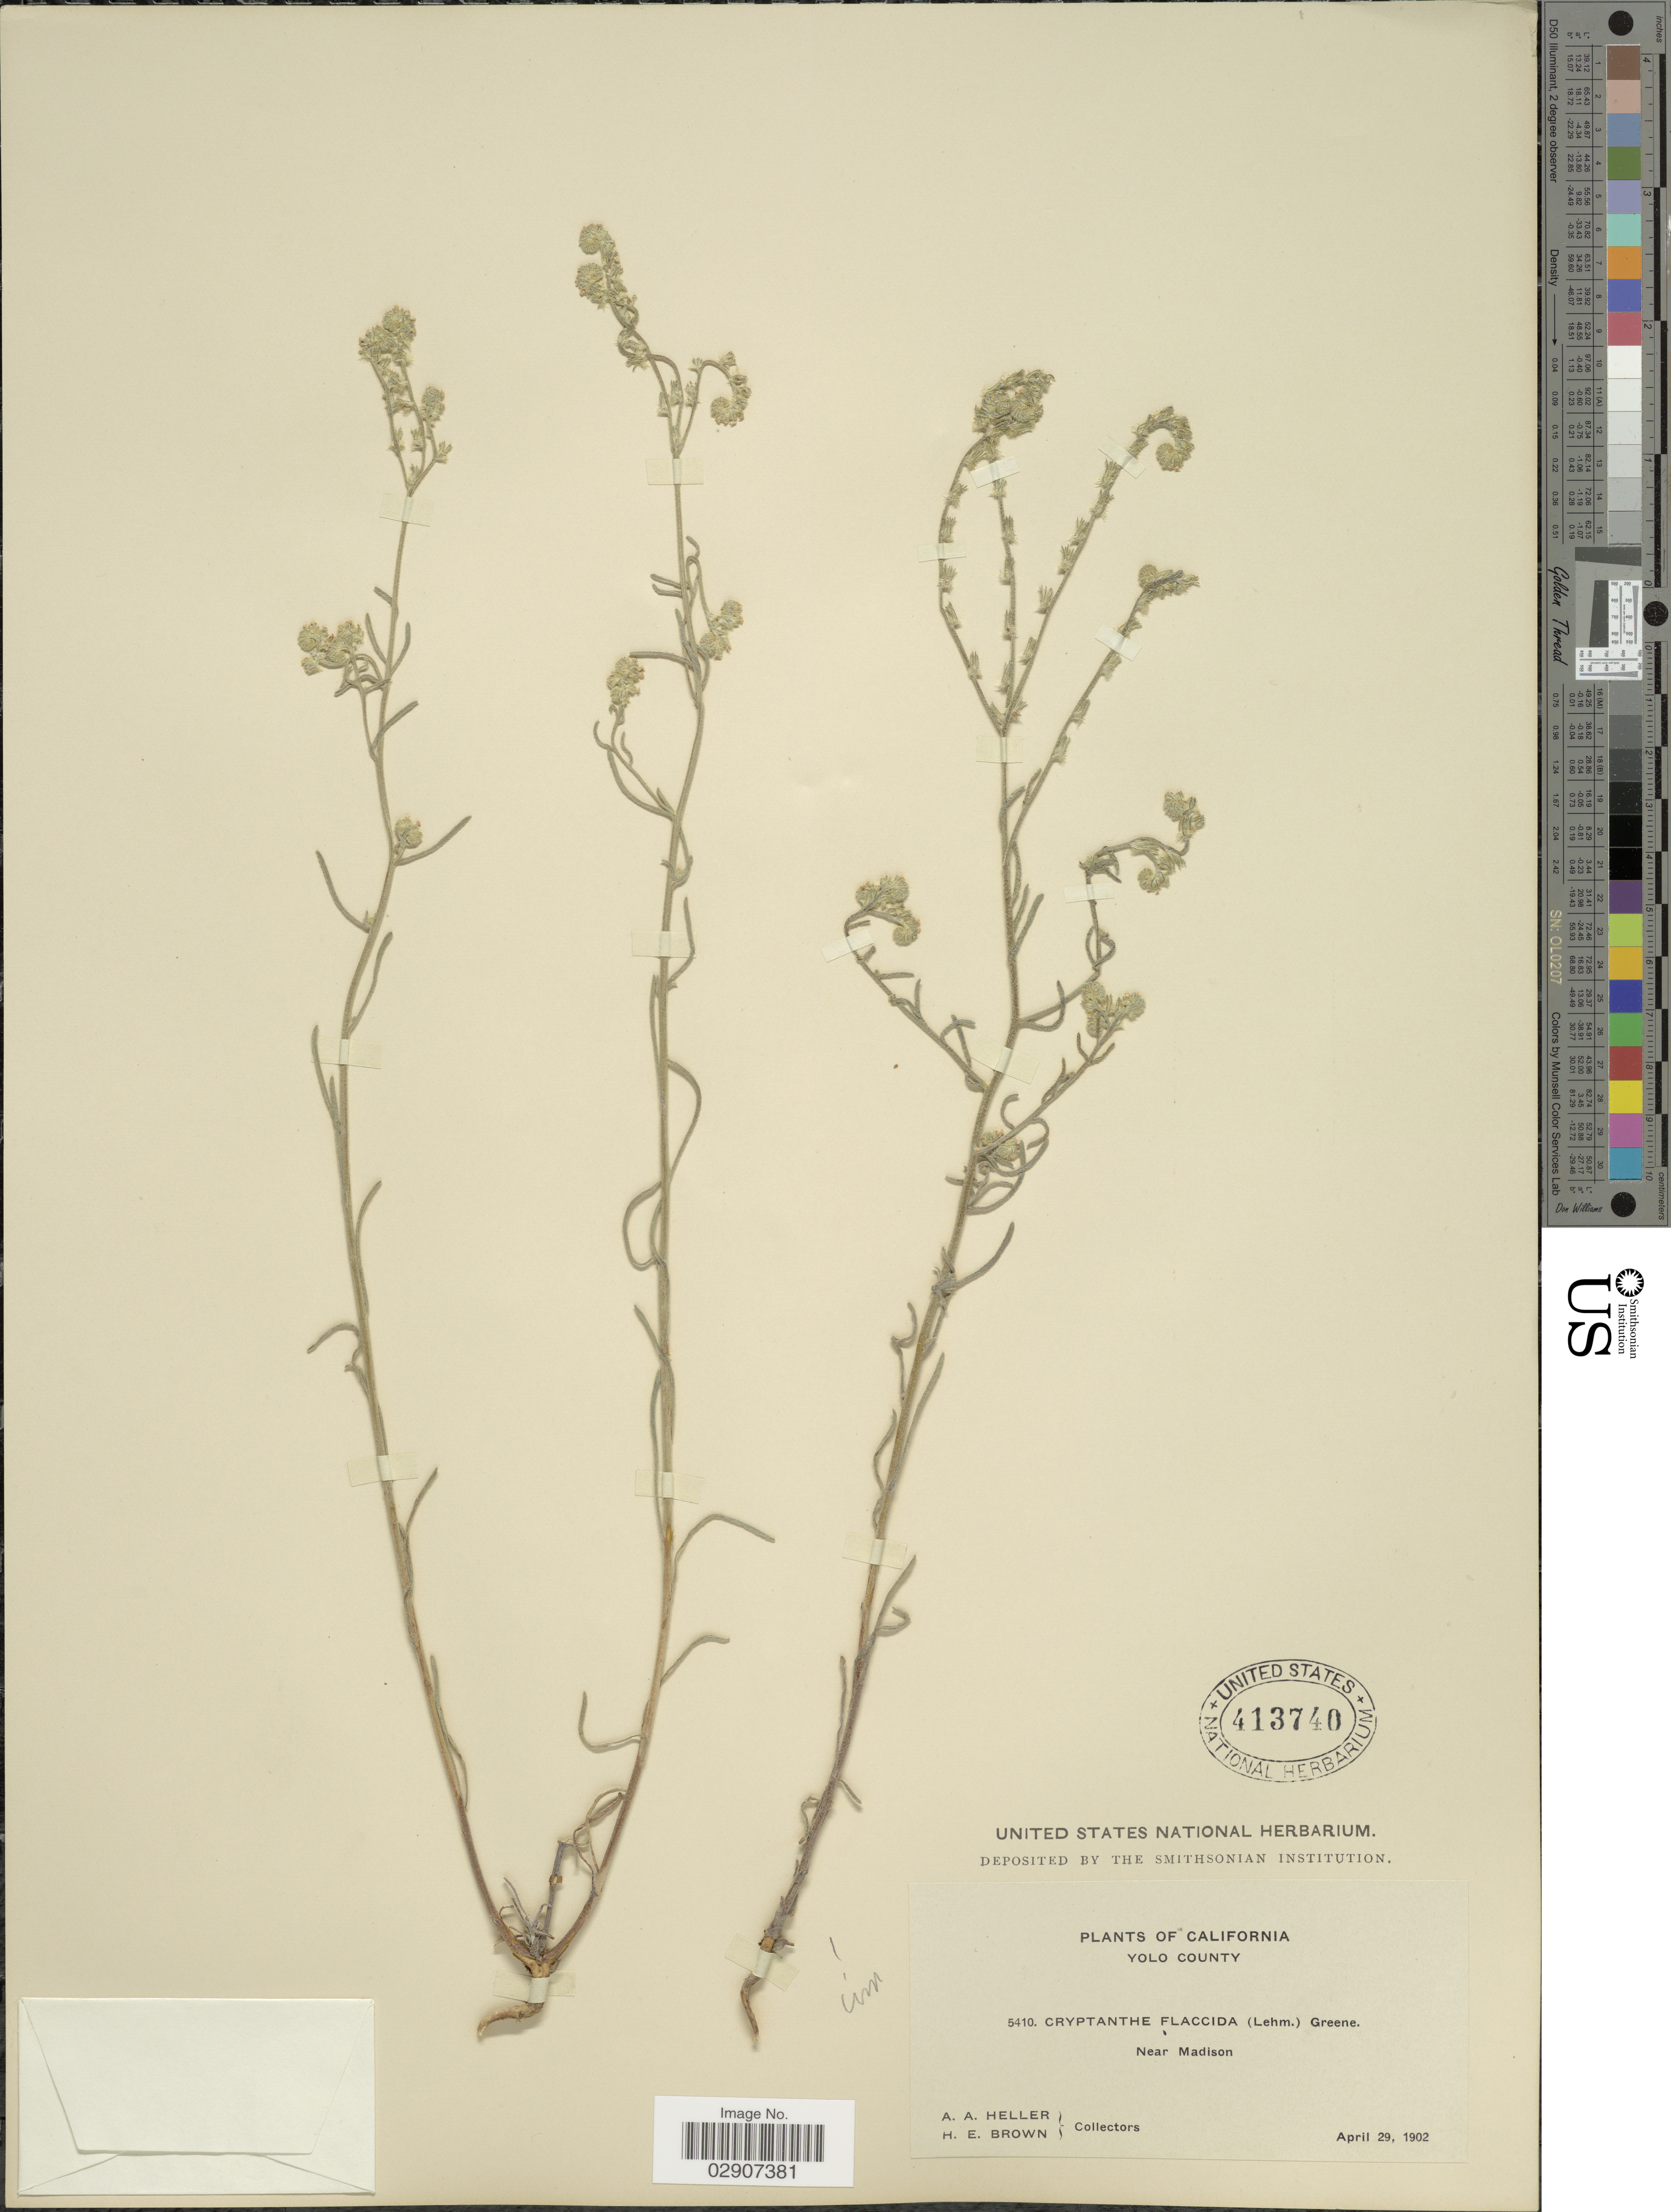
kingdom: Plantae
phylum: Tracheophyta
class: Magnoliopsida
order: Boraginales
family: Boraginaceae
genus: Cryptantha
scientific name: Cryptantha flaccida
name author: (Douglas ex Lehm.) Greene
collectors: A. A. Heller & H. E. Brown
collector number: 5410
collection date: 1902-04-29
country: United States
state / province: California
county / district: Yolo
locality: Yolo County, Near Madison.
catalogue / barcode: US 413740